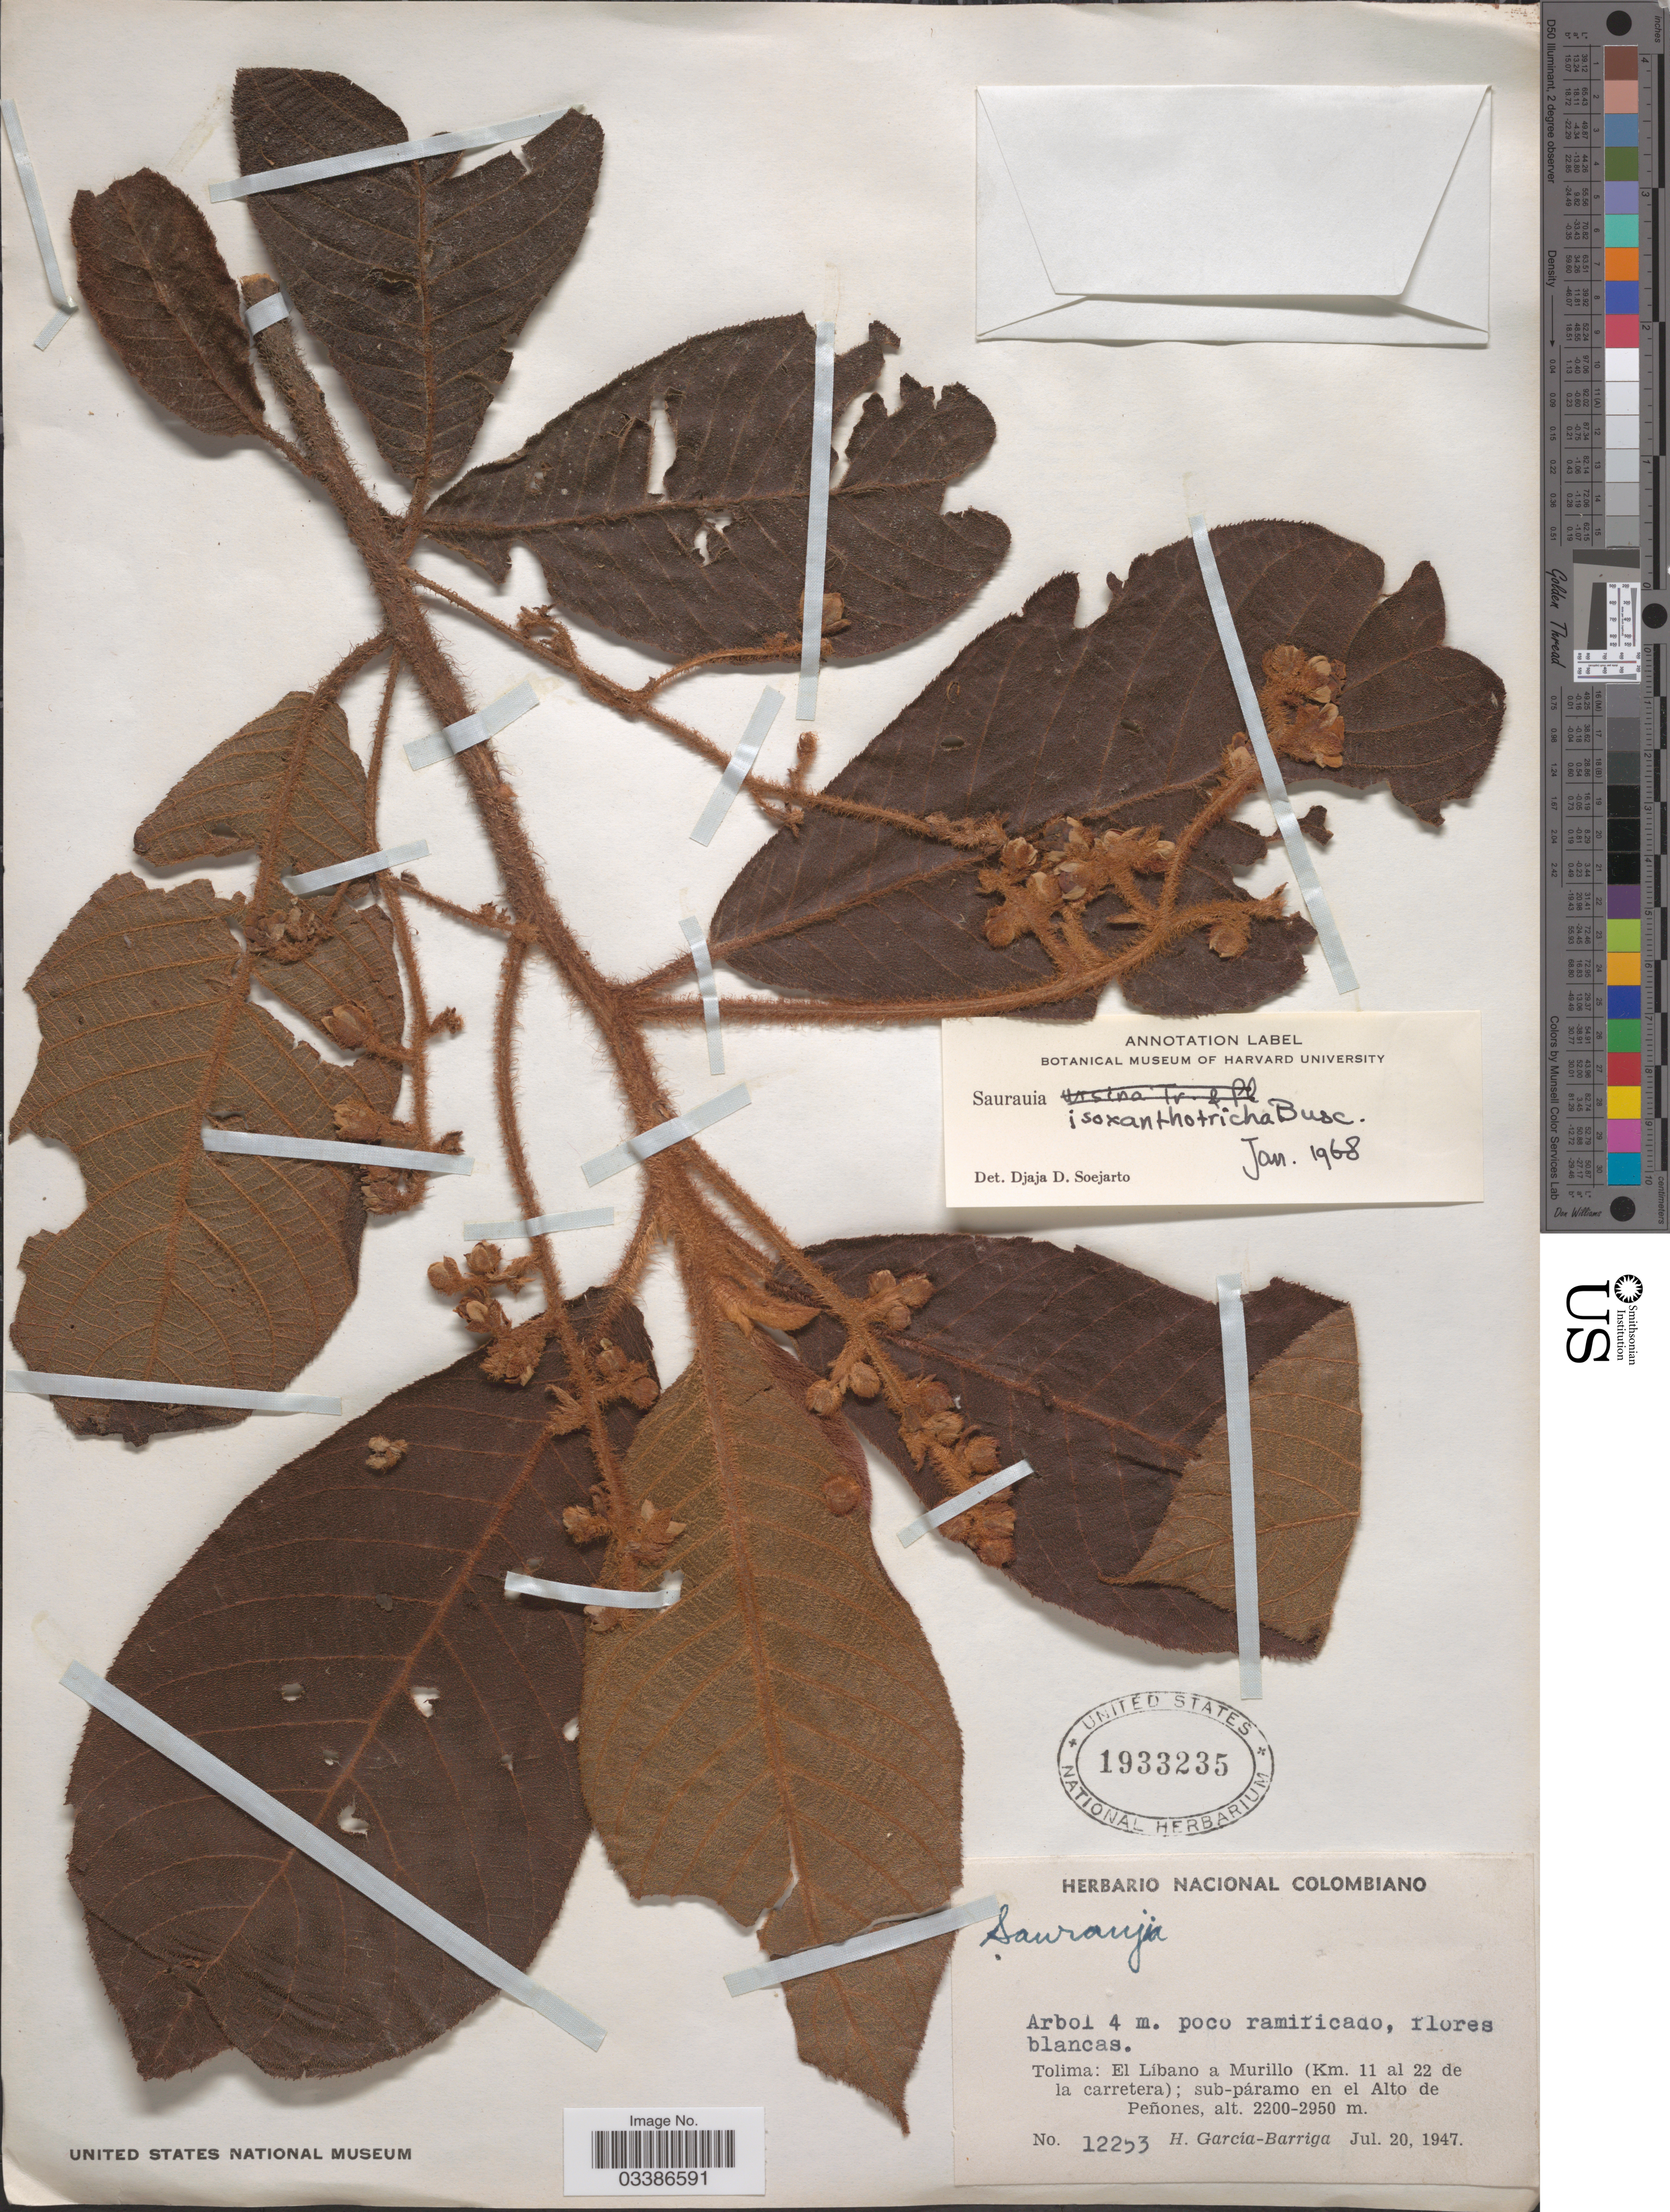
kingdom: Plantae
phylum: Tracheophyta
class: Magnoliopsida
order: Ericales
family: Actinidiaceae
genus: Saurauia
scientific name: Saurauia isoxanthotricha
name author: Buscal.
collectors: H. García Barriga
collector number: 12253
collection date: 1947-07-20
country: Colombia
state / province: Tolima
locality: El Líbano a Murillo (Km. 11 al 22 de la carretera); sub-páramo en el Alto de Peñones.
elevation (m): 2200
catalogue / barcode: US 1933235